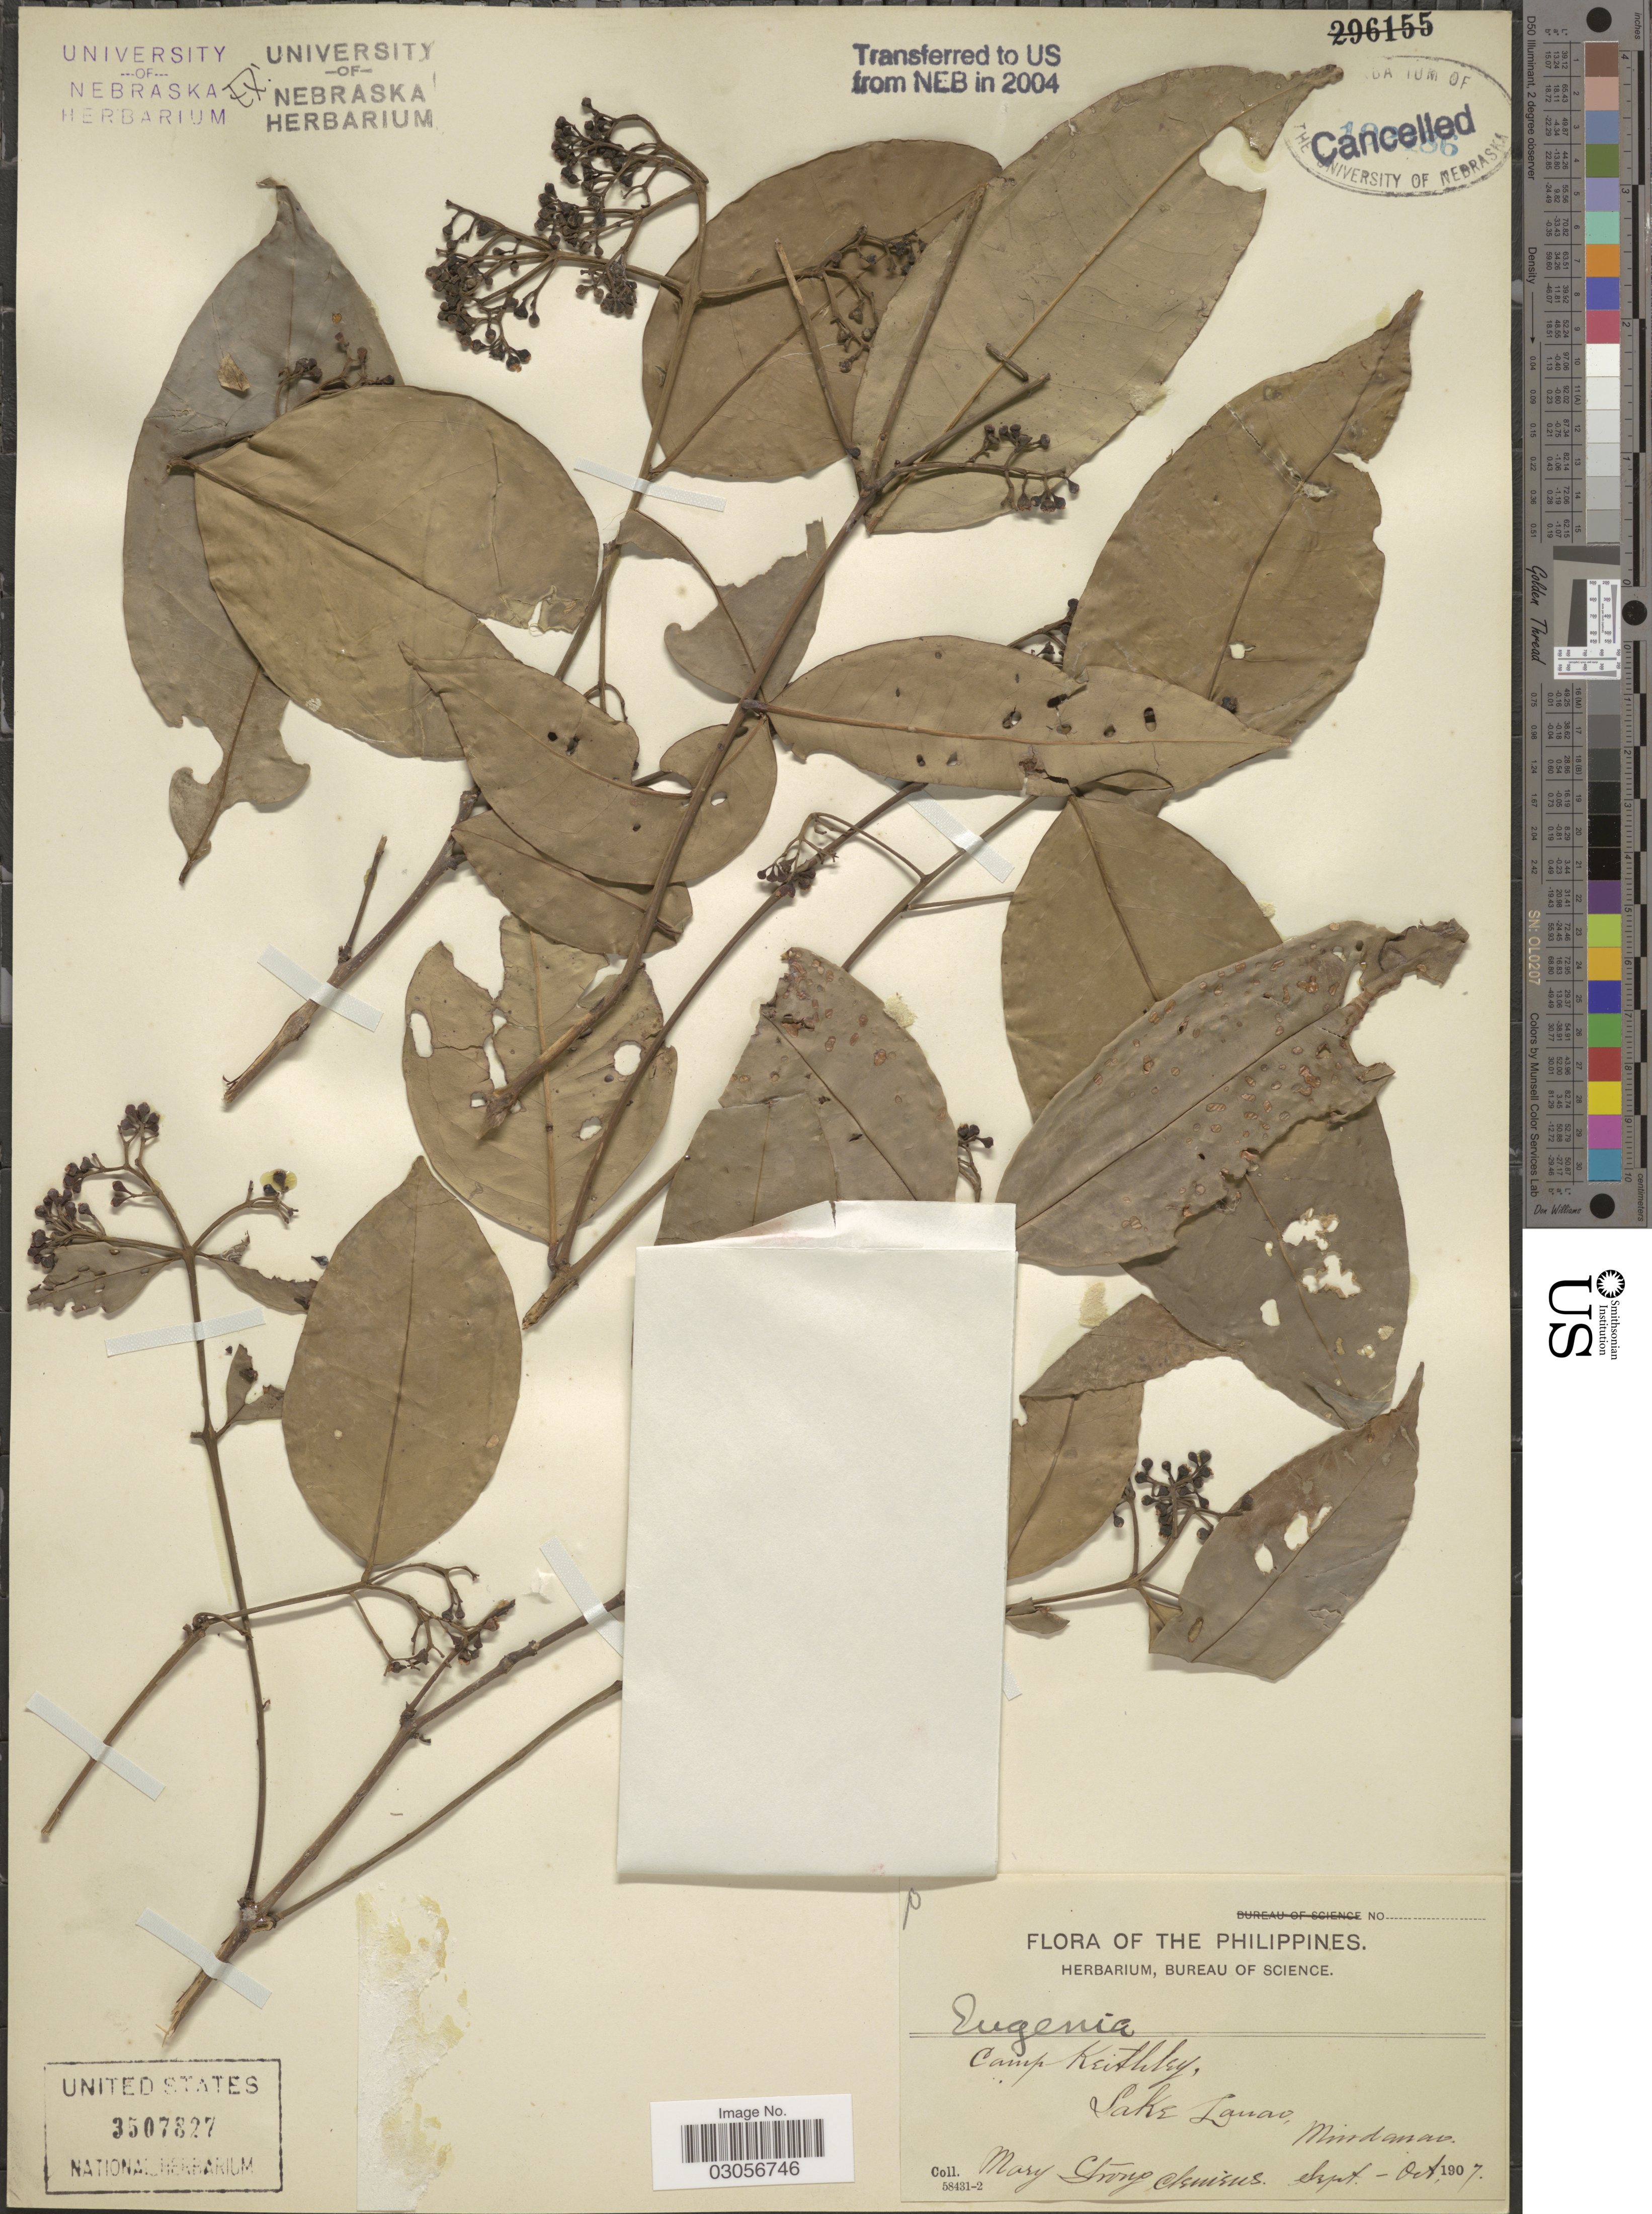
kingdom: Plantae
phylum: Tracheophyta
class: Magnoliopsida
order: Myrtales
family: Myrtaceae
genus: Syzygium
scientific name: Syzygium sp.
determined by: Strong, M. T., (US), Smithsonian Institution - National Museum of Natural History (UNITED STATES)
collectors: M. S. Clemens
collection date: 1907-09/1907-10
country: Philippines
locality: Camp Keithley, Lake Lanao, Mindanao.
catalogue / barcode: US 3507827